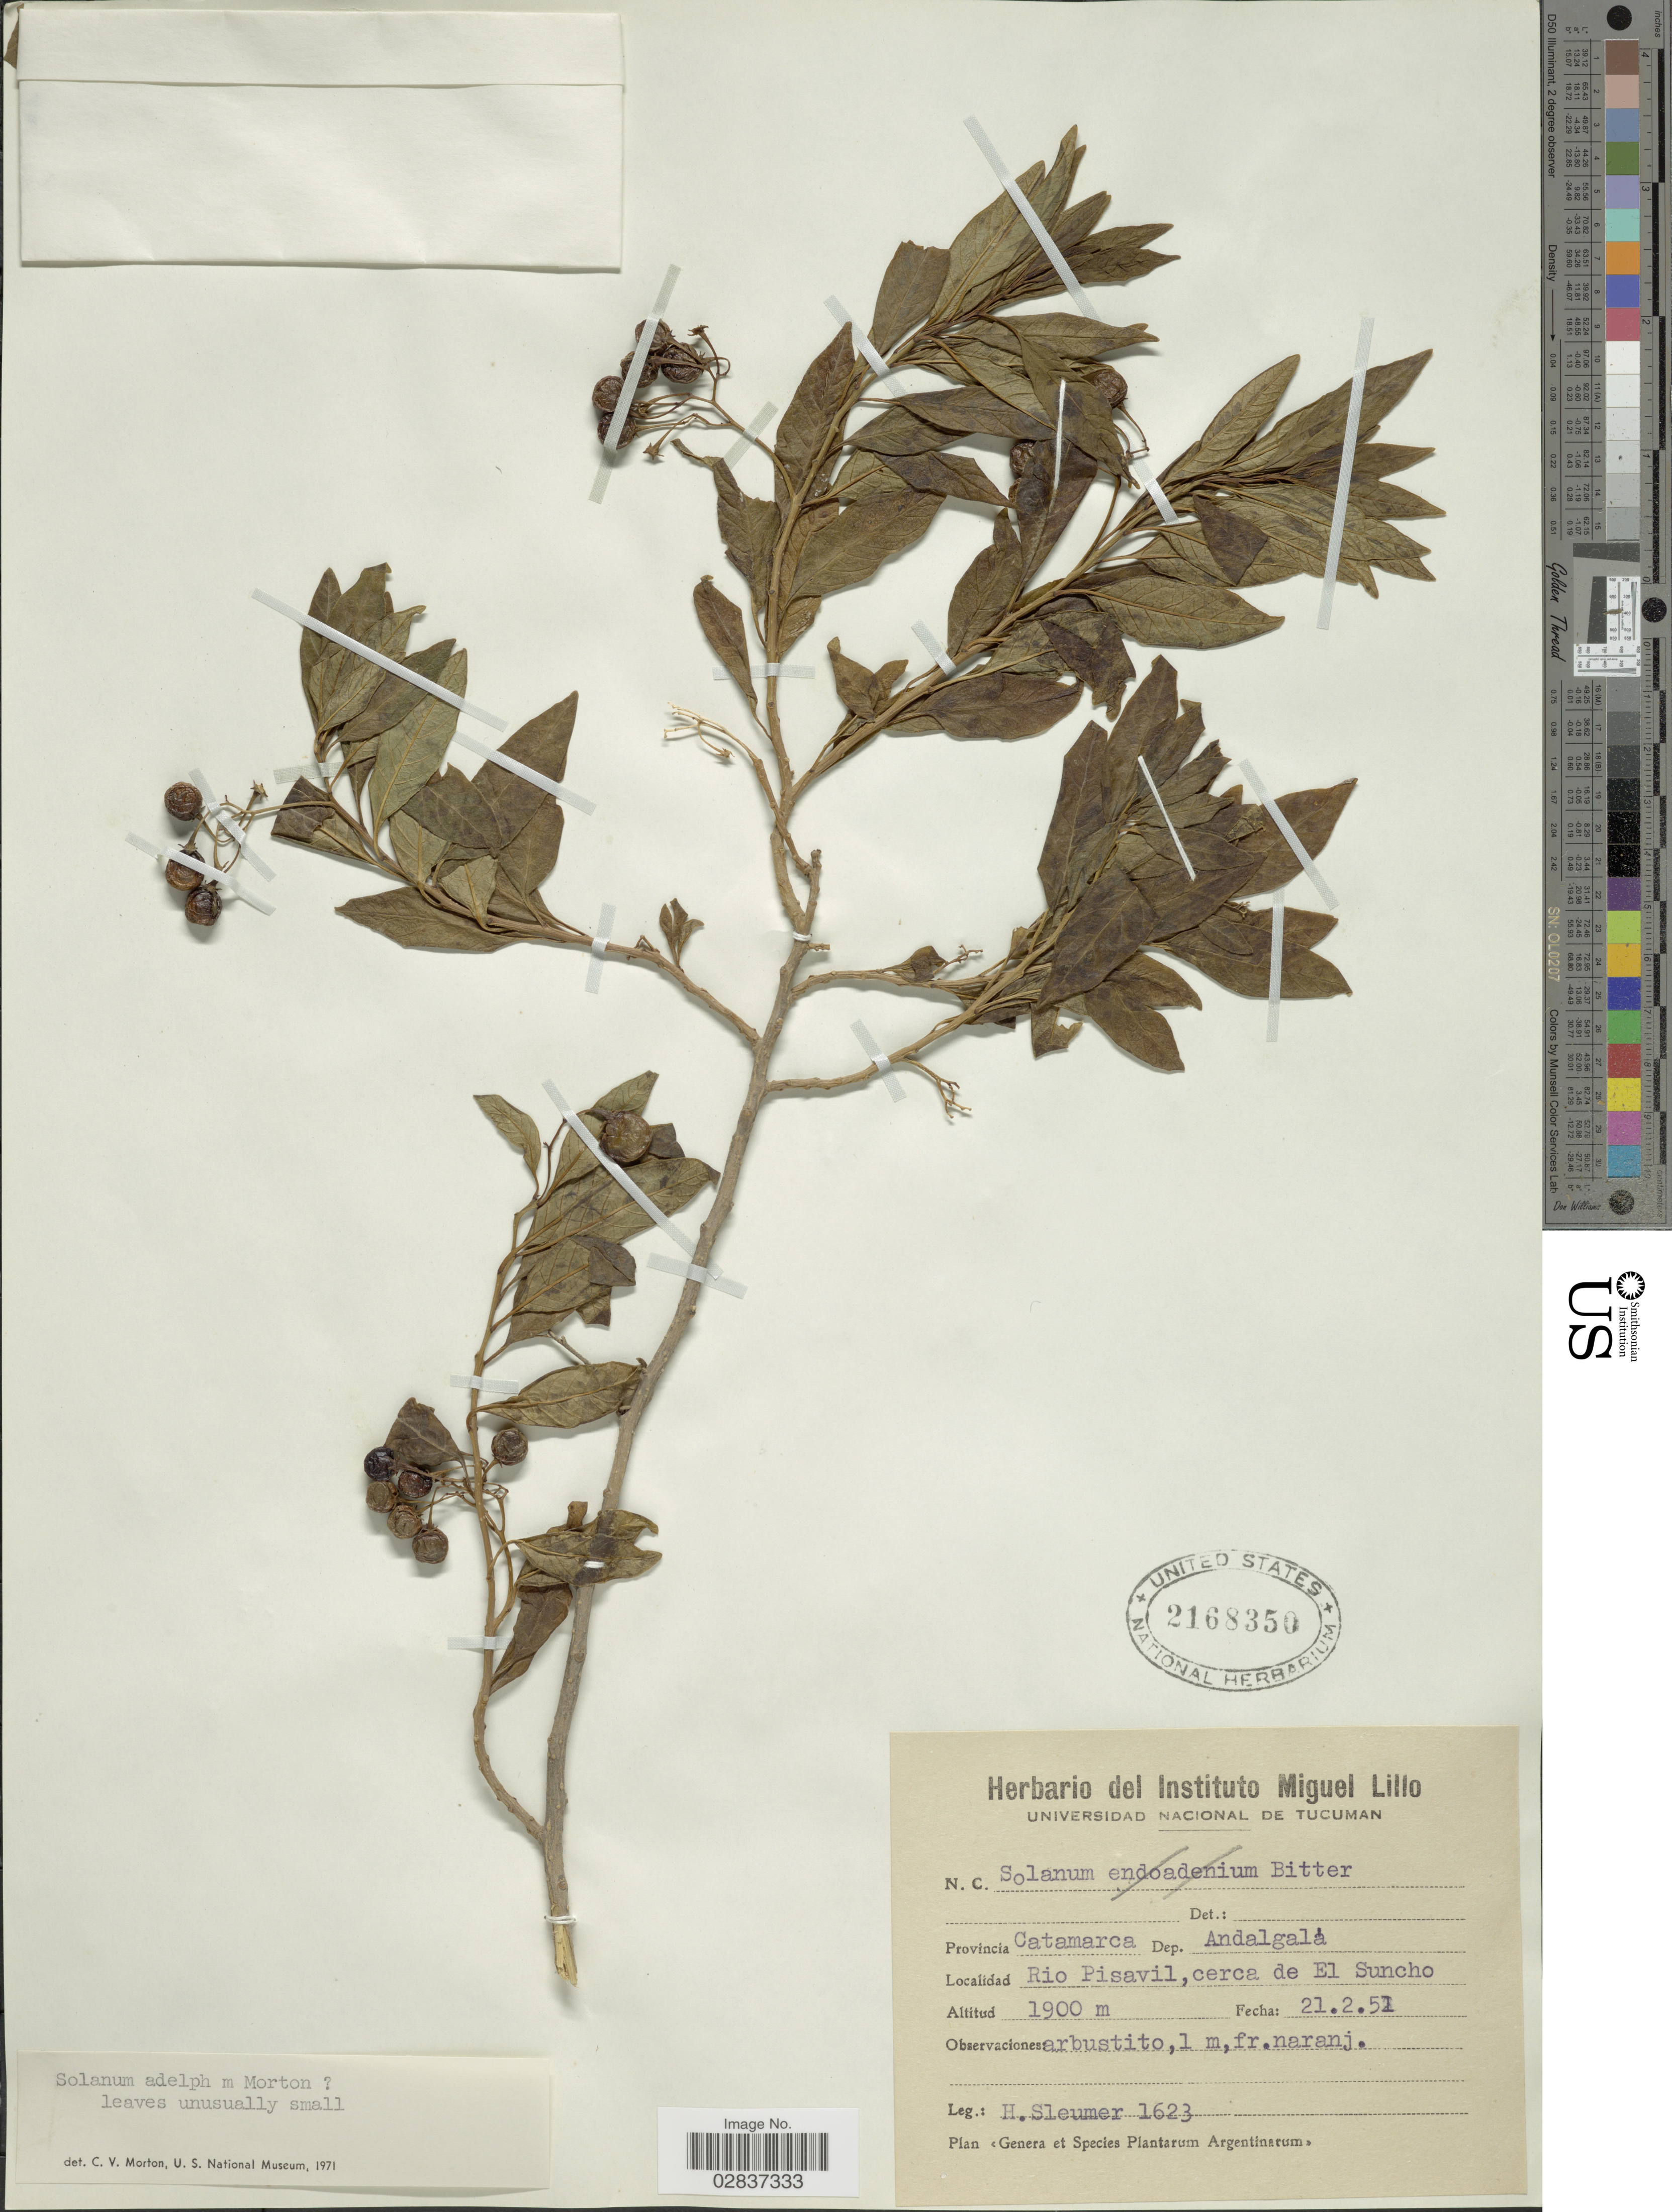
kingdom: Plantae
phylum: Tracheophyta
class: Magnoliopsida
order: Solanales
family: Solanaceae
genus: Solanum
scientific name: Solanum confusum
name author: C.V. Morton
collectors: H. O. Sleumer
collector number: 1623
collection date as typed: Transcribed d/m/y: 21/2/51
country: Argentina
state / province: Catamarca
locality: Provincia Catamarca, Dep. Andalgalá, Rio Pisavil, cerca de El Suncho.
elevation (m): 1900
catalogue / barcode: US 2168350